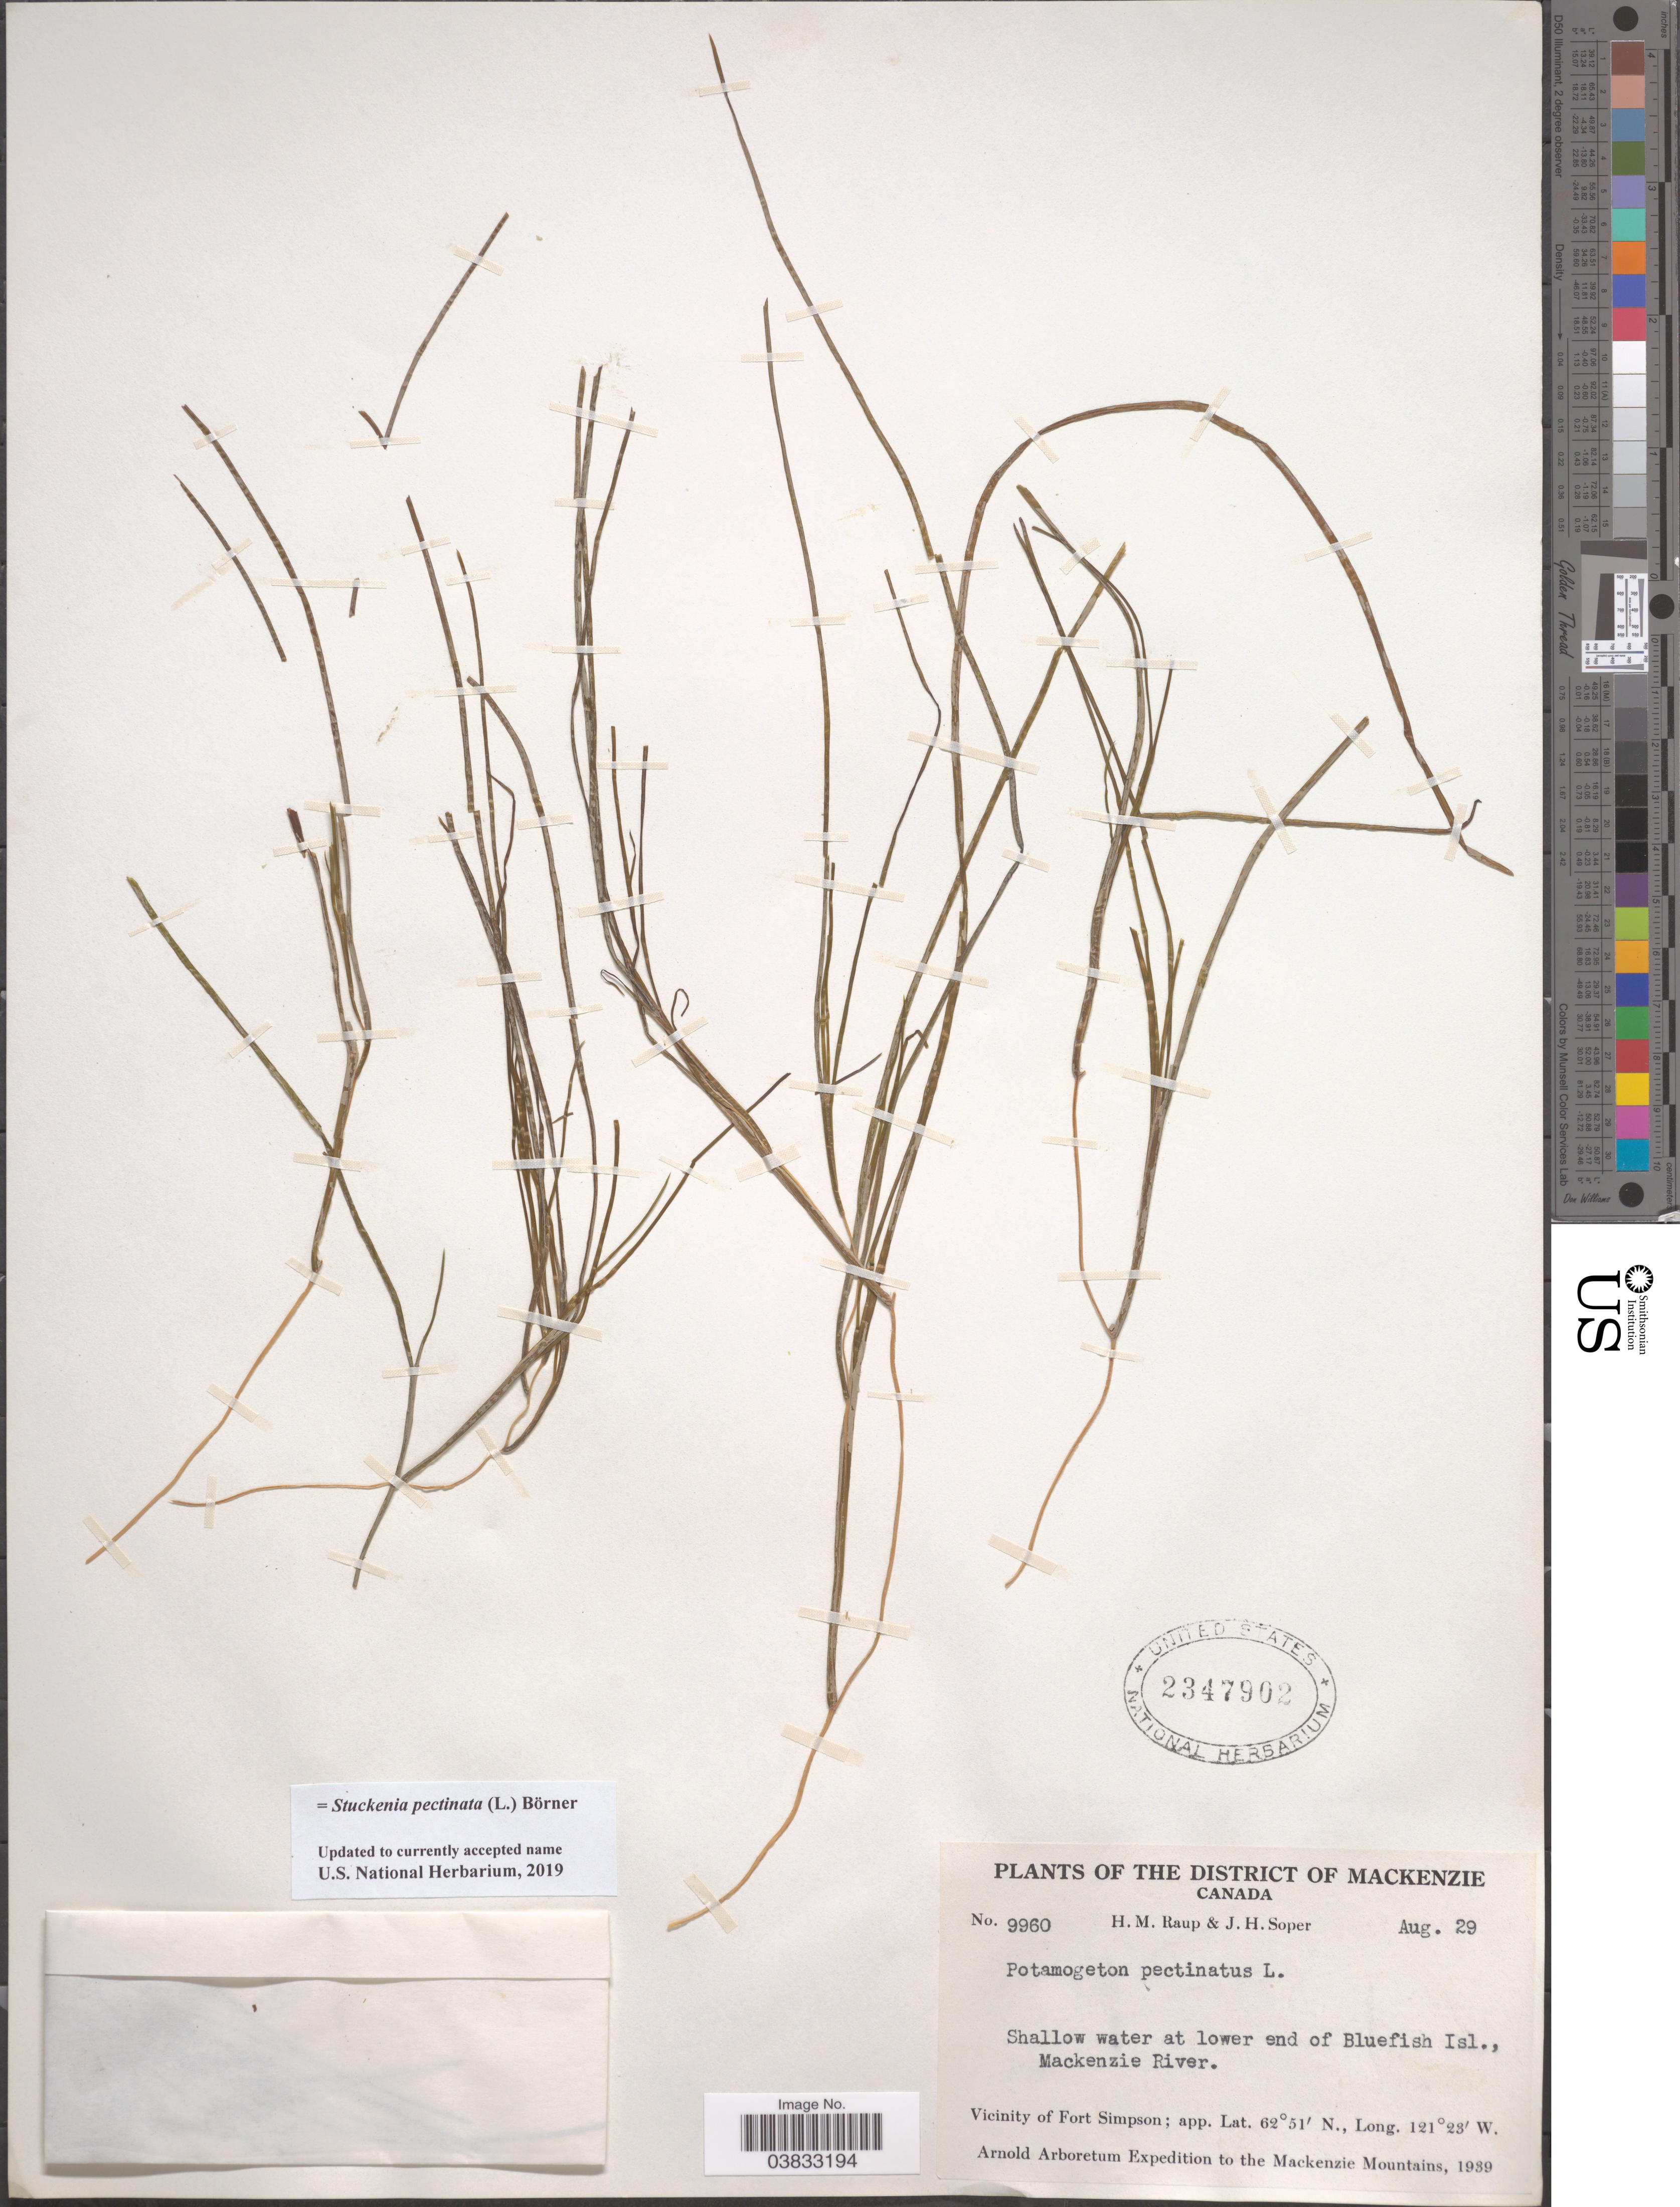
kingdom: Plantae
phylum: Tracheophyta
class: Liliopsida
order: Alismatales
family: Potamogetonaceae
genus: Stuckenia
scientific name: Stuckenia pectinata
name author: (L.) Börner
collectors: H. Raup & J. H. Soper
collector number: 9960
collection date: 1939-08-29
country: Canada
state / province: Northwest Territories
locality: The District of Mackenzie. At lower end of Bluefish Isl., Mackenzie River. Vicinity of Fort Simpson. The Mackenzie Mountains.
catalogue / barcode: US 2347902